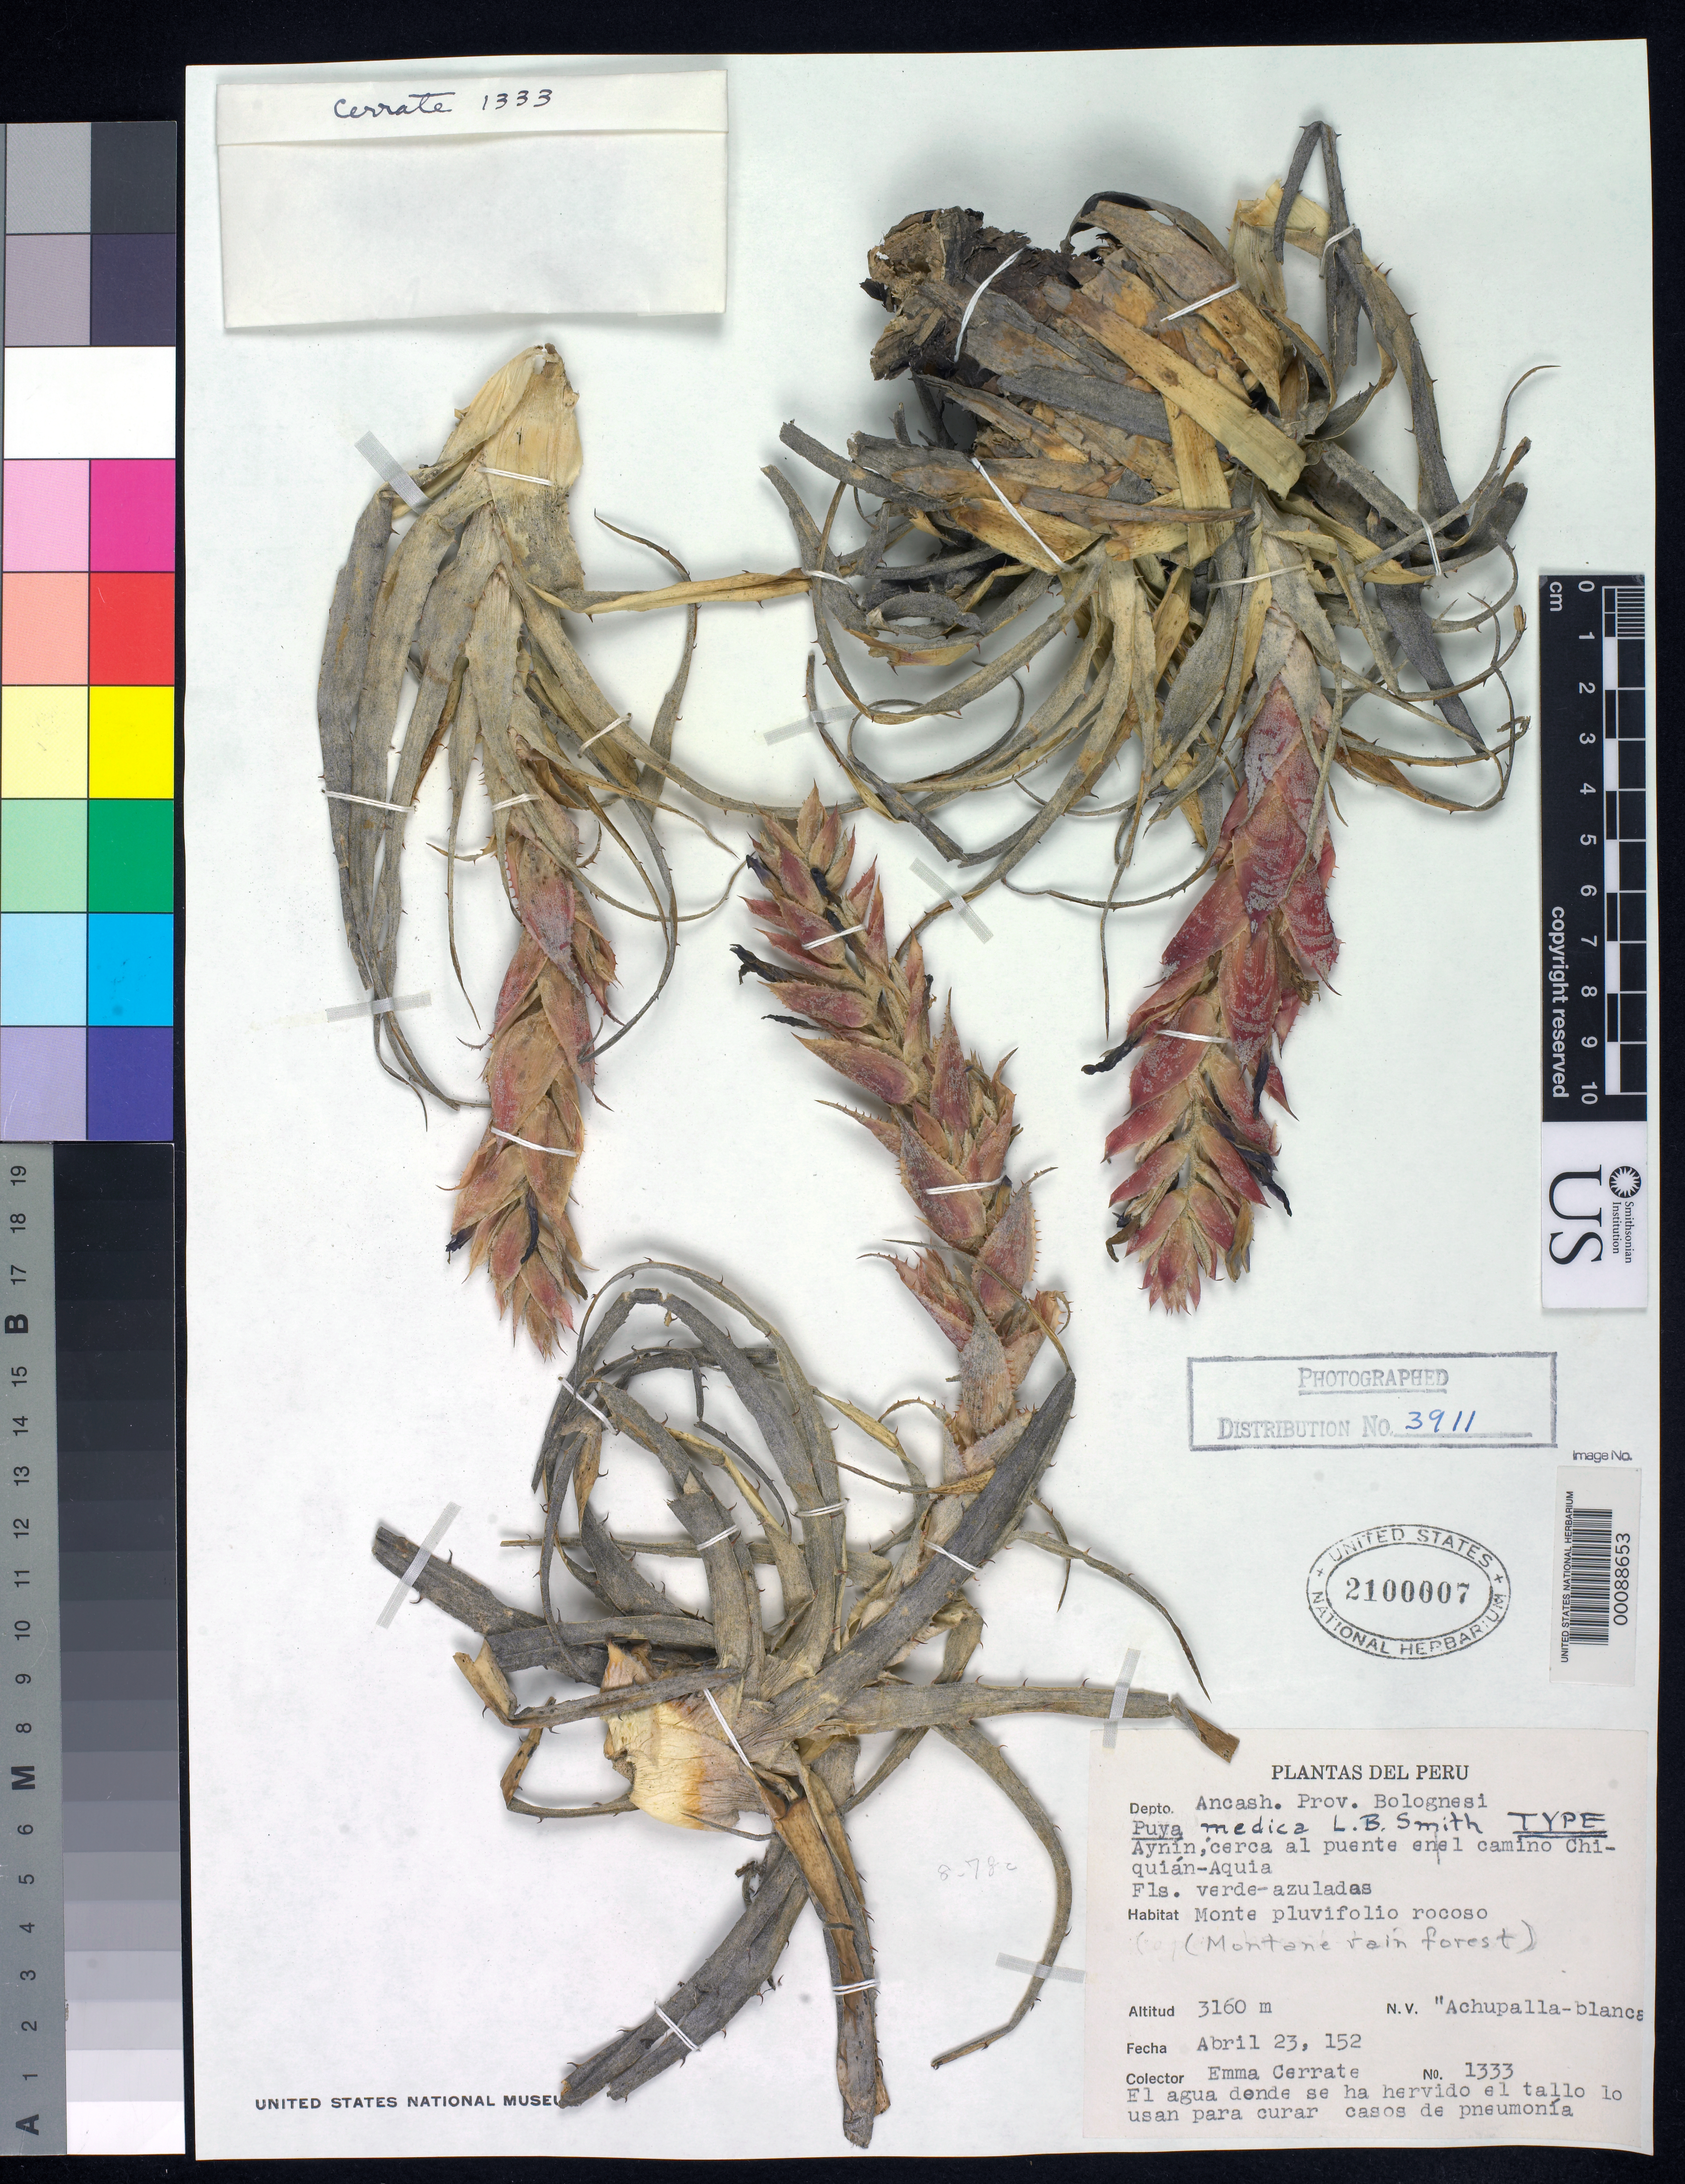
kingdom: Plantae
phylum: Tracheophyta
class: Liliopsida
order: Poales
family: Bromeliaceae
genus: Puya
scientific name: Puya medica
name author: L.B. Sm.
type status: Holotype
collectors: E. Cerrate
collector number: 1333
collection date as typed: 23 Apr 1952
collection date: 1952-04-23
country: Peru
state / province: Ancash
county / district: Bolognesi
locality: Aynin, between Chiquián and Aquia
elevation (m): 3160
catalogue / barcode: US 2100007